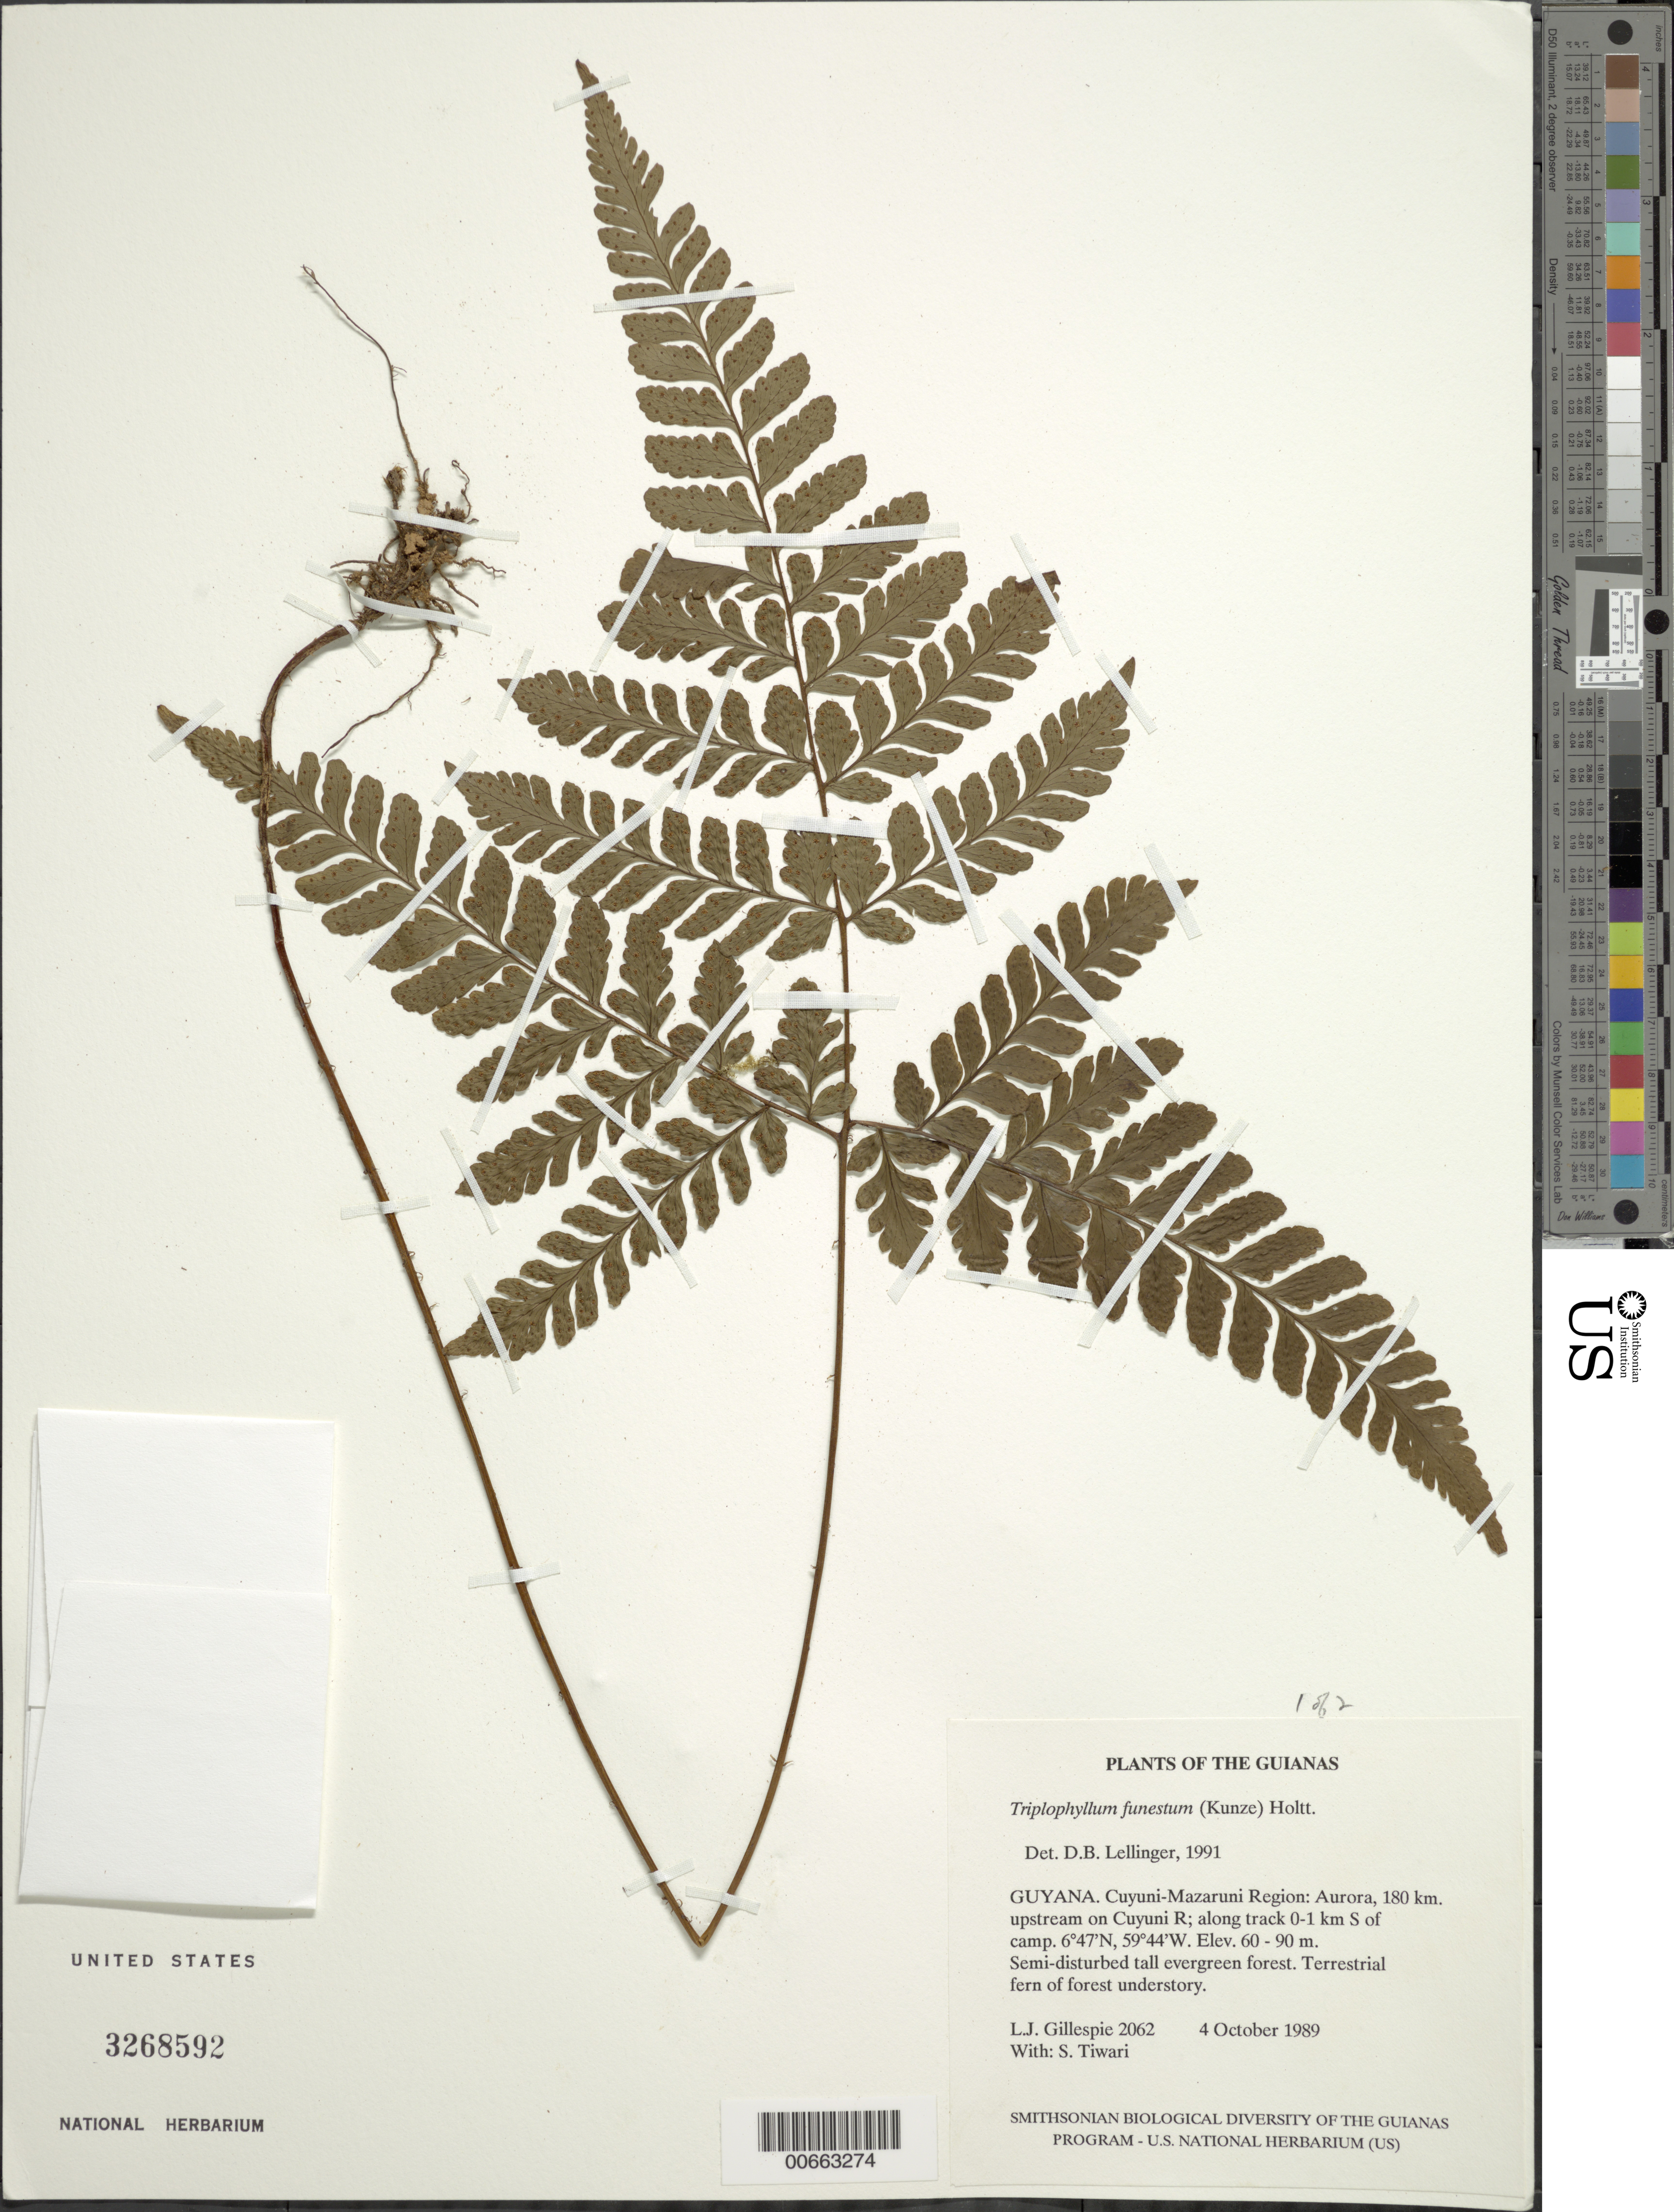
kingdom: Plantae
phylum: Tracheophyta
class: Polypodiopsida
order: Polypodiales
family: Tectariaceae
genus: Triplophyllum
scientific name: Triplophyllum funestum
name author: (Kunze) Holttum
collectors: L. J. Gillespie & S. Tiwari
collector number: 2062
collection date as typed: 4 October 1989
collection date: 1989-10-04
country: Guyana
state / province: Cuyuni-Mazaruni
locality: Aurora, 180 km. upstream on Cuyuni R; along track 0-1 km S of camp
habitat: Semi-disturbed tall evergreen forest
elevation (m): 60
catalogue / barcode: US 3268592